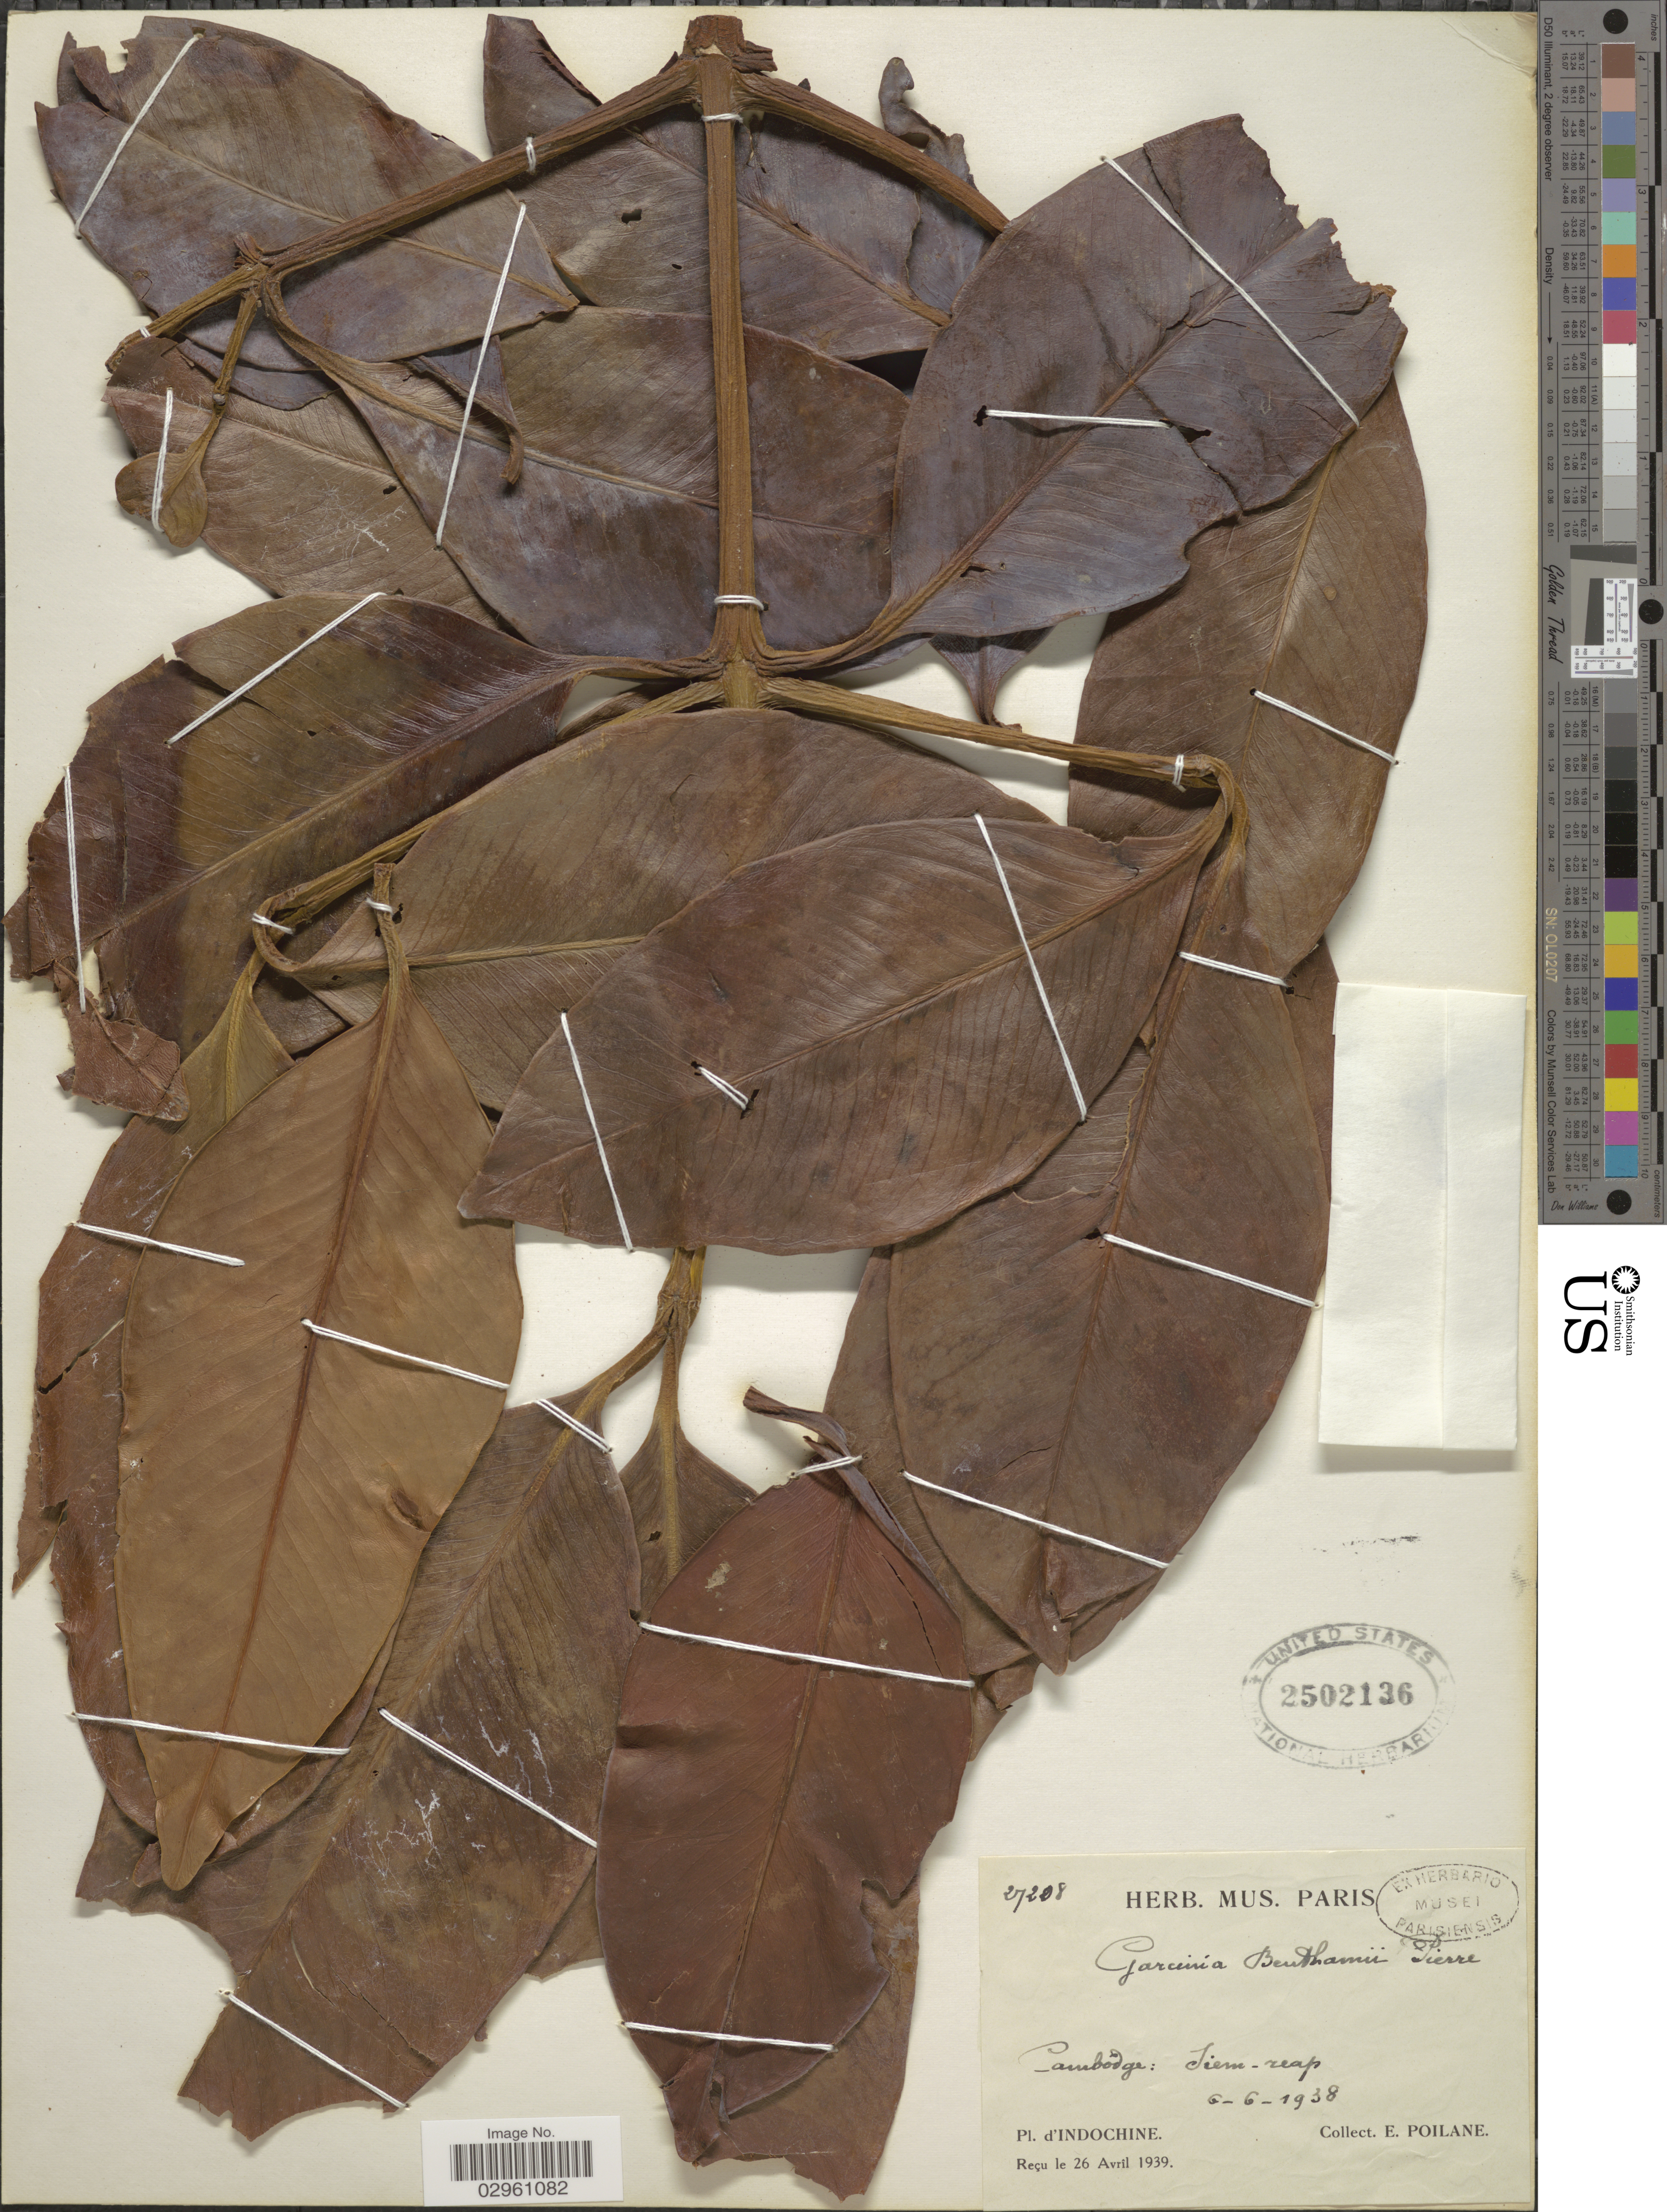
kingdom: Plantae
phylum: Tracheophyta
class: Magnoliopsida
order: Malpighiales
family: Clusiaceae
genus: Garcinia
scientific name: Garcinia benthamii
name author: Pierre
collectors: E. Poilane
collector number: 27208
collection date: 1938-06-06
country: Cambodia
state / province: Siĕm Réab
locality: Siem-reap. Pl. d'Indochine.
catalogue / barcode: US 2502136